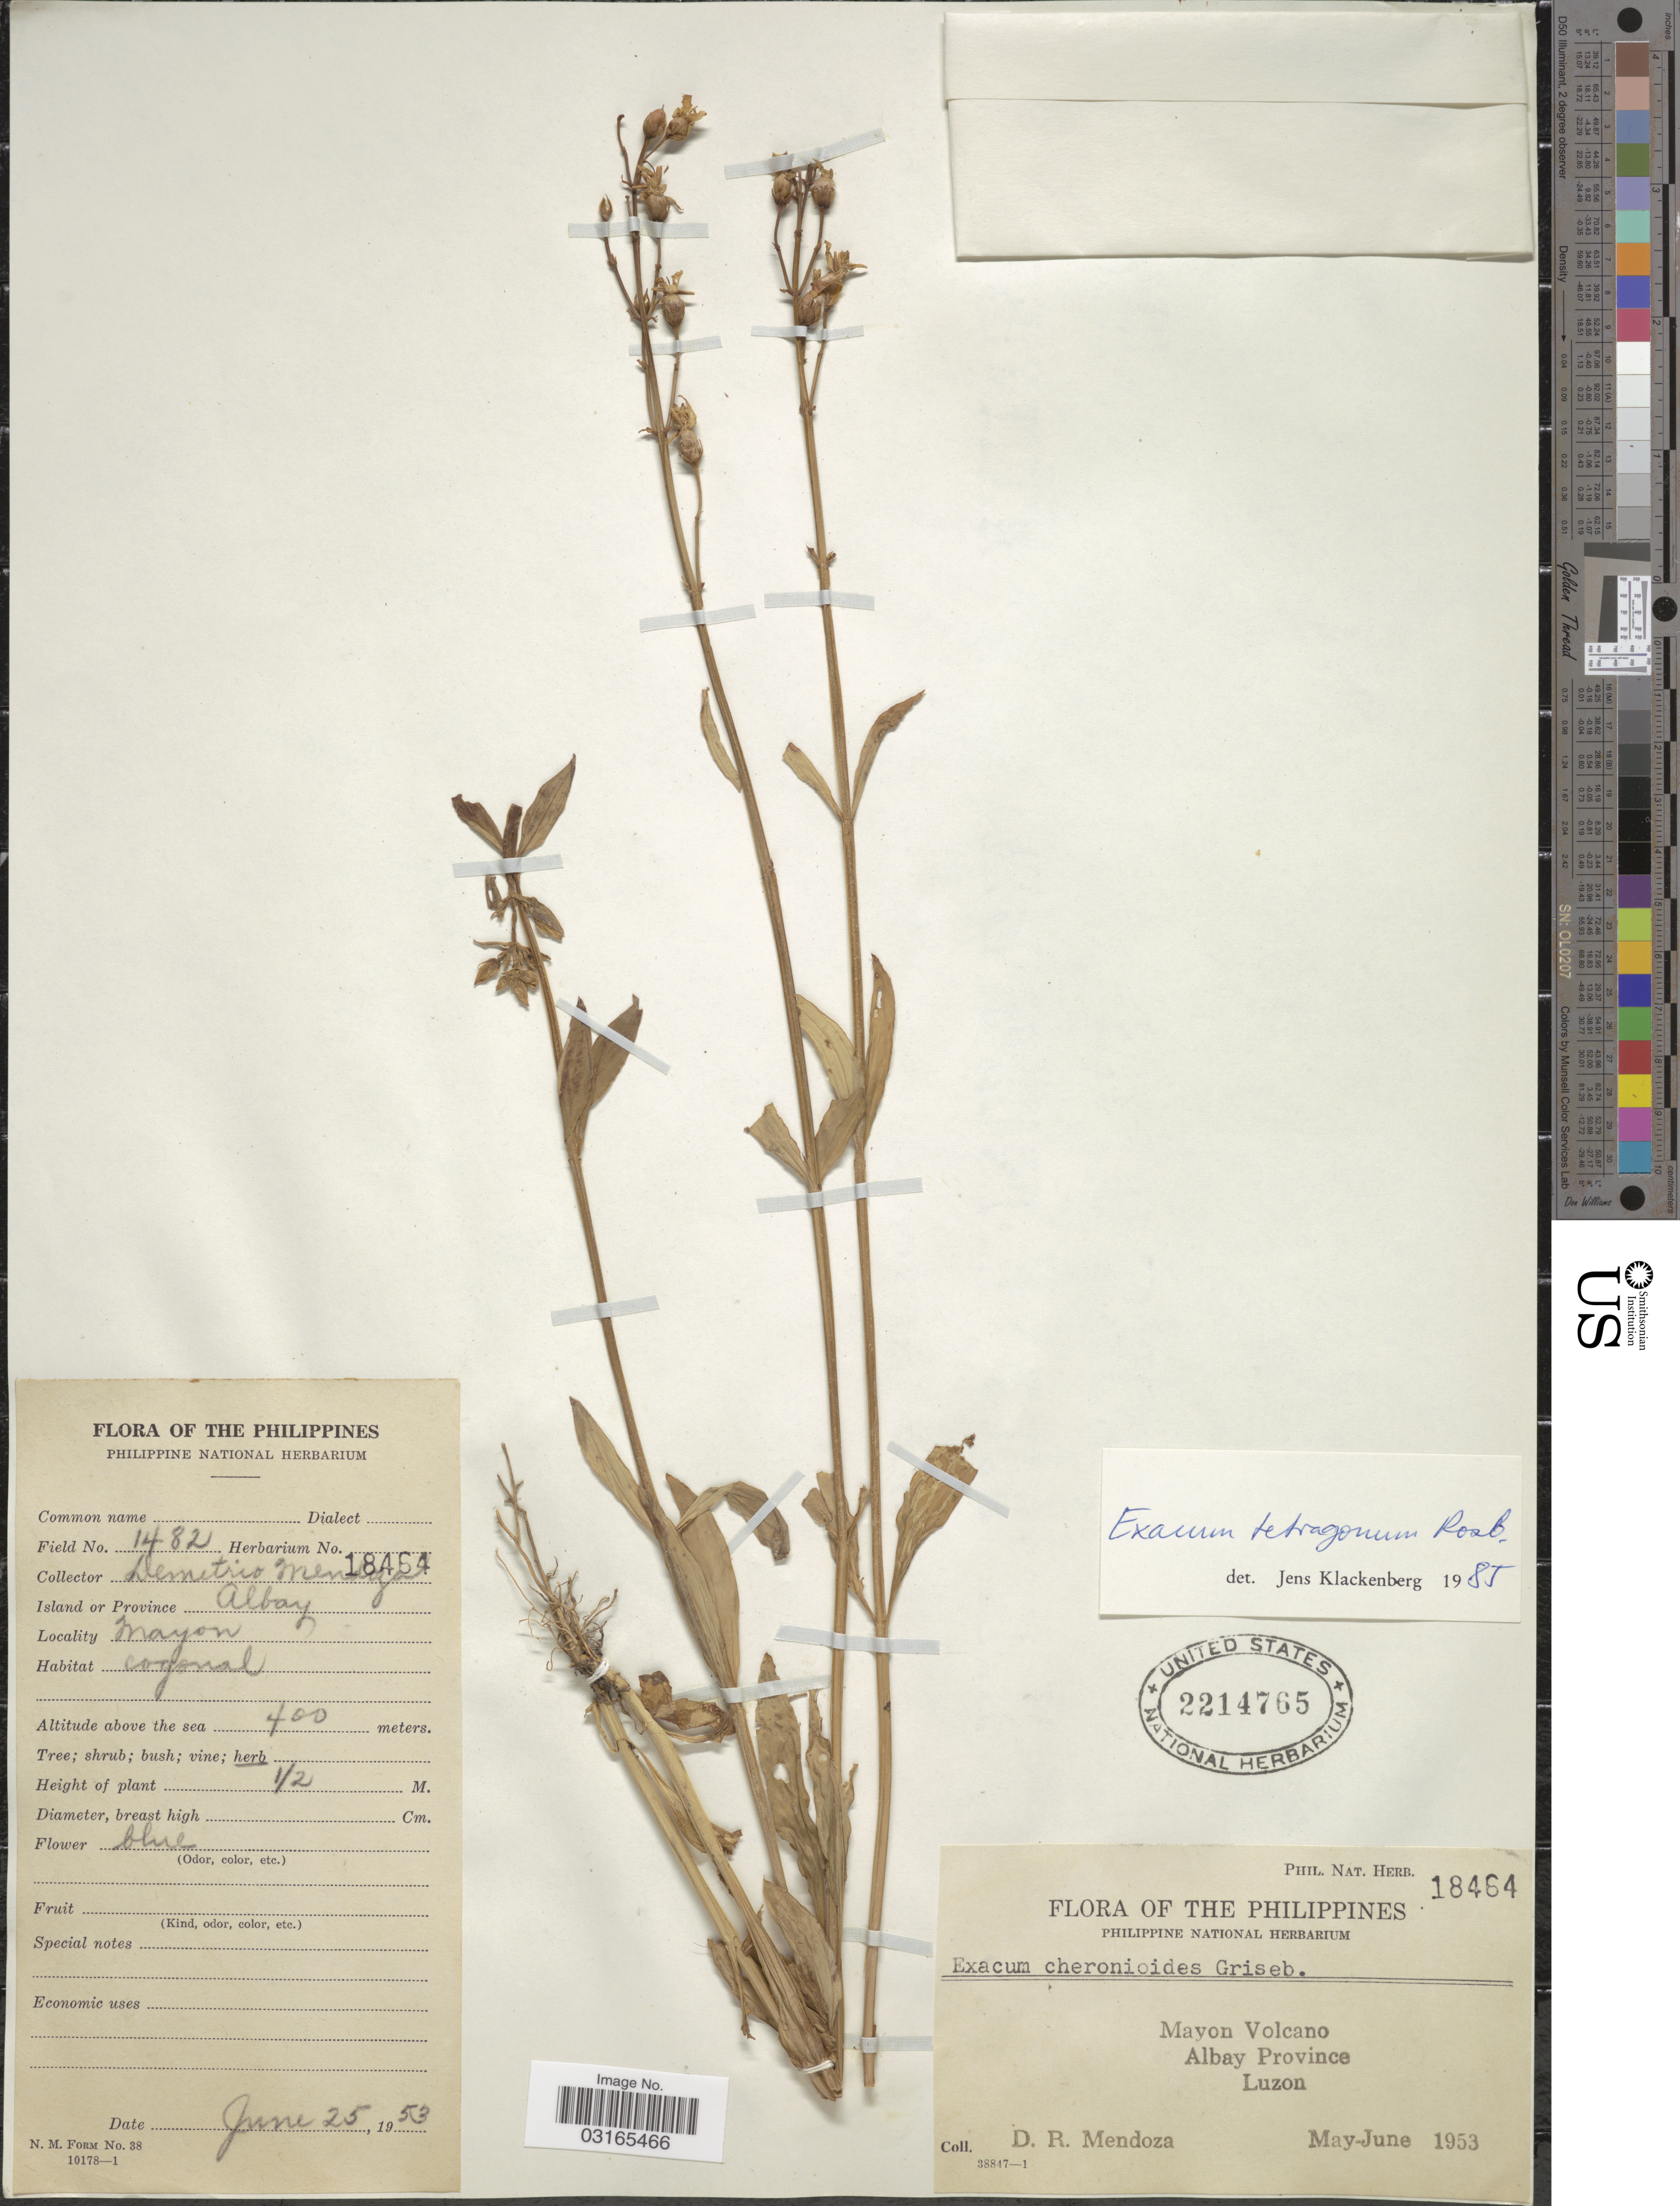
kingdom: Plantae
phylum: Tracheophyta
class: Magnoliopsida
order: Gentianales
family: Gentianaceae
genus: Exacum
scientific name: Exacum tetragonum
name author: Roxb.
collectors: D. Mendoza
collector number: Phil. Nat. Herb. 18464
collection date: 1953-06-25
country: Philippines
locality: Mayon Volcano. Albay Province. Luzon.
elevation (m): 400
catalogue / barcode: US 2214765